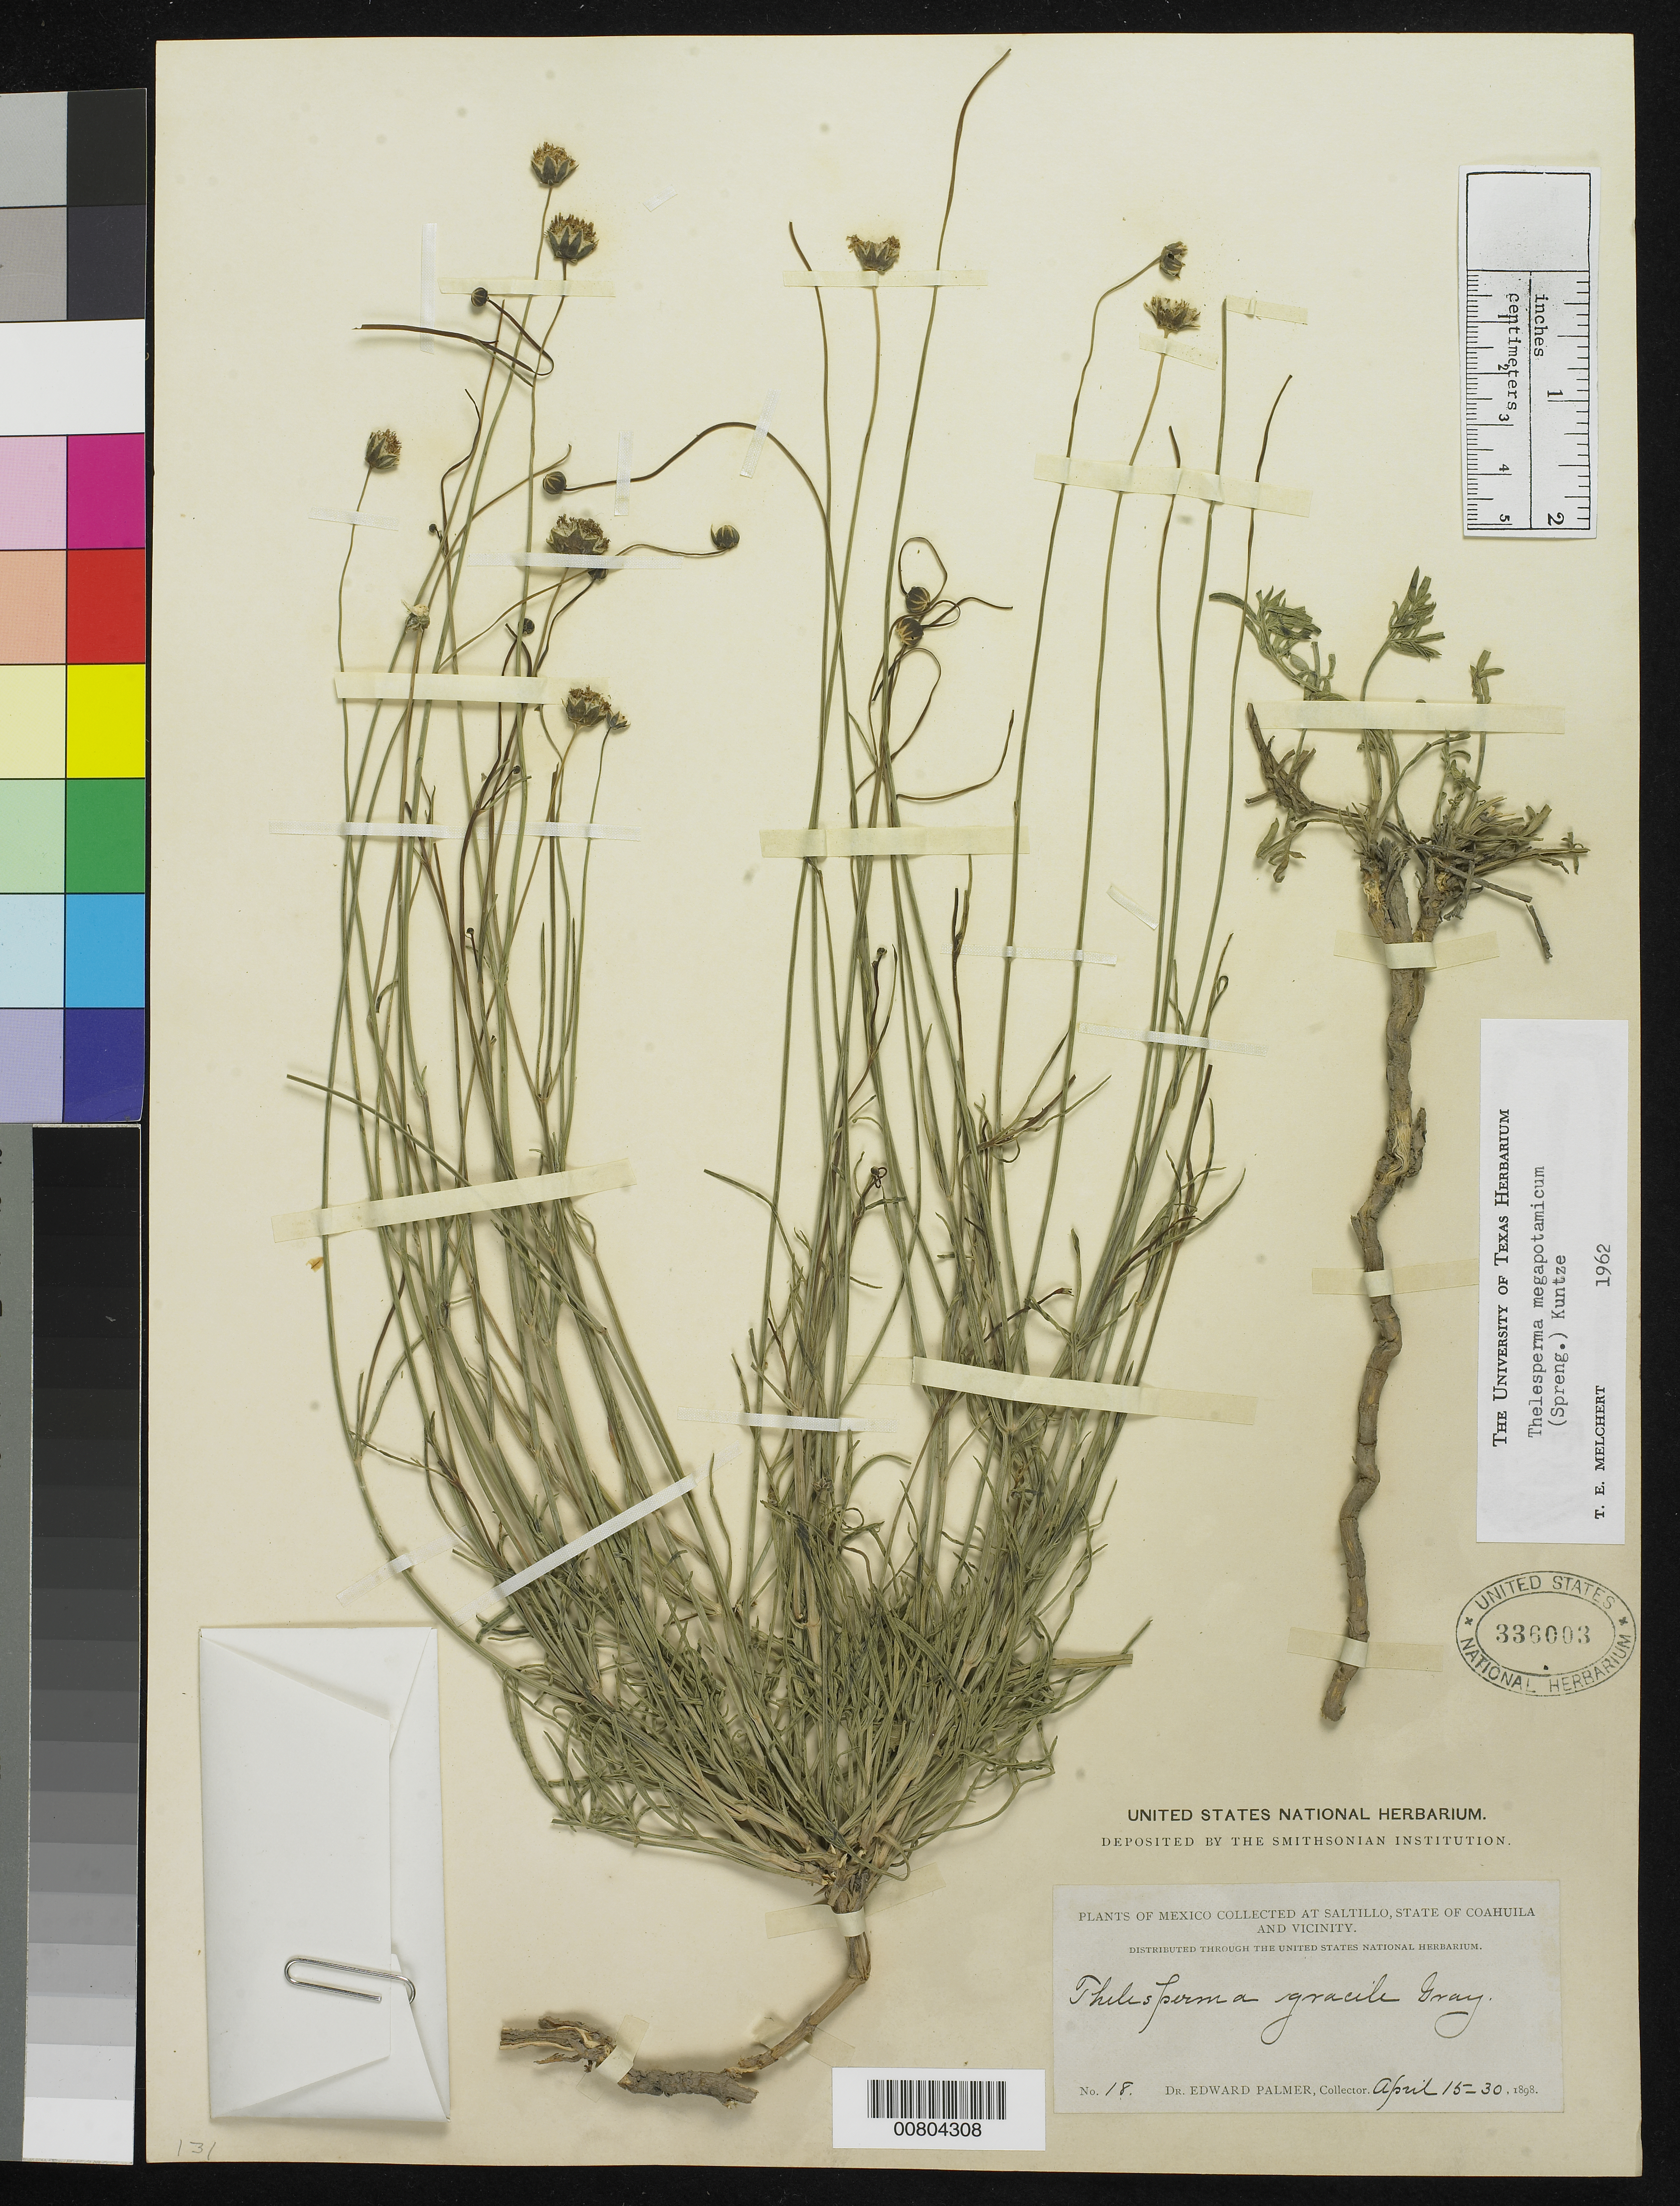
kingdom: Plantae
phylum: Tracheophyta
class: Magnoliopsida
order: Asterales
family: Asteraceae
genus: Thelesperma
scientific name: Thelesperma megapotamicum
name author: (Spreng.) Herter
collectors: E. Palmer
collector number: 18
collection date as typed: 15 Apr 1898 to 30 Apr 1898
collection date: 1898-04-15/1898-04-30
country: Mexico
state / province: Coahuila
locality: Saltillo, Coahuila and vicinity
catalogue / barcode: US 336003